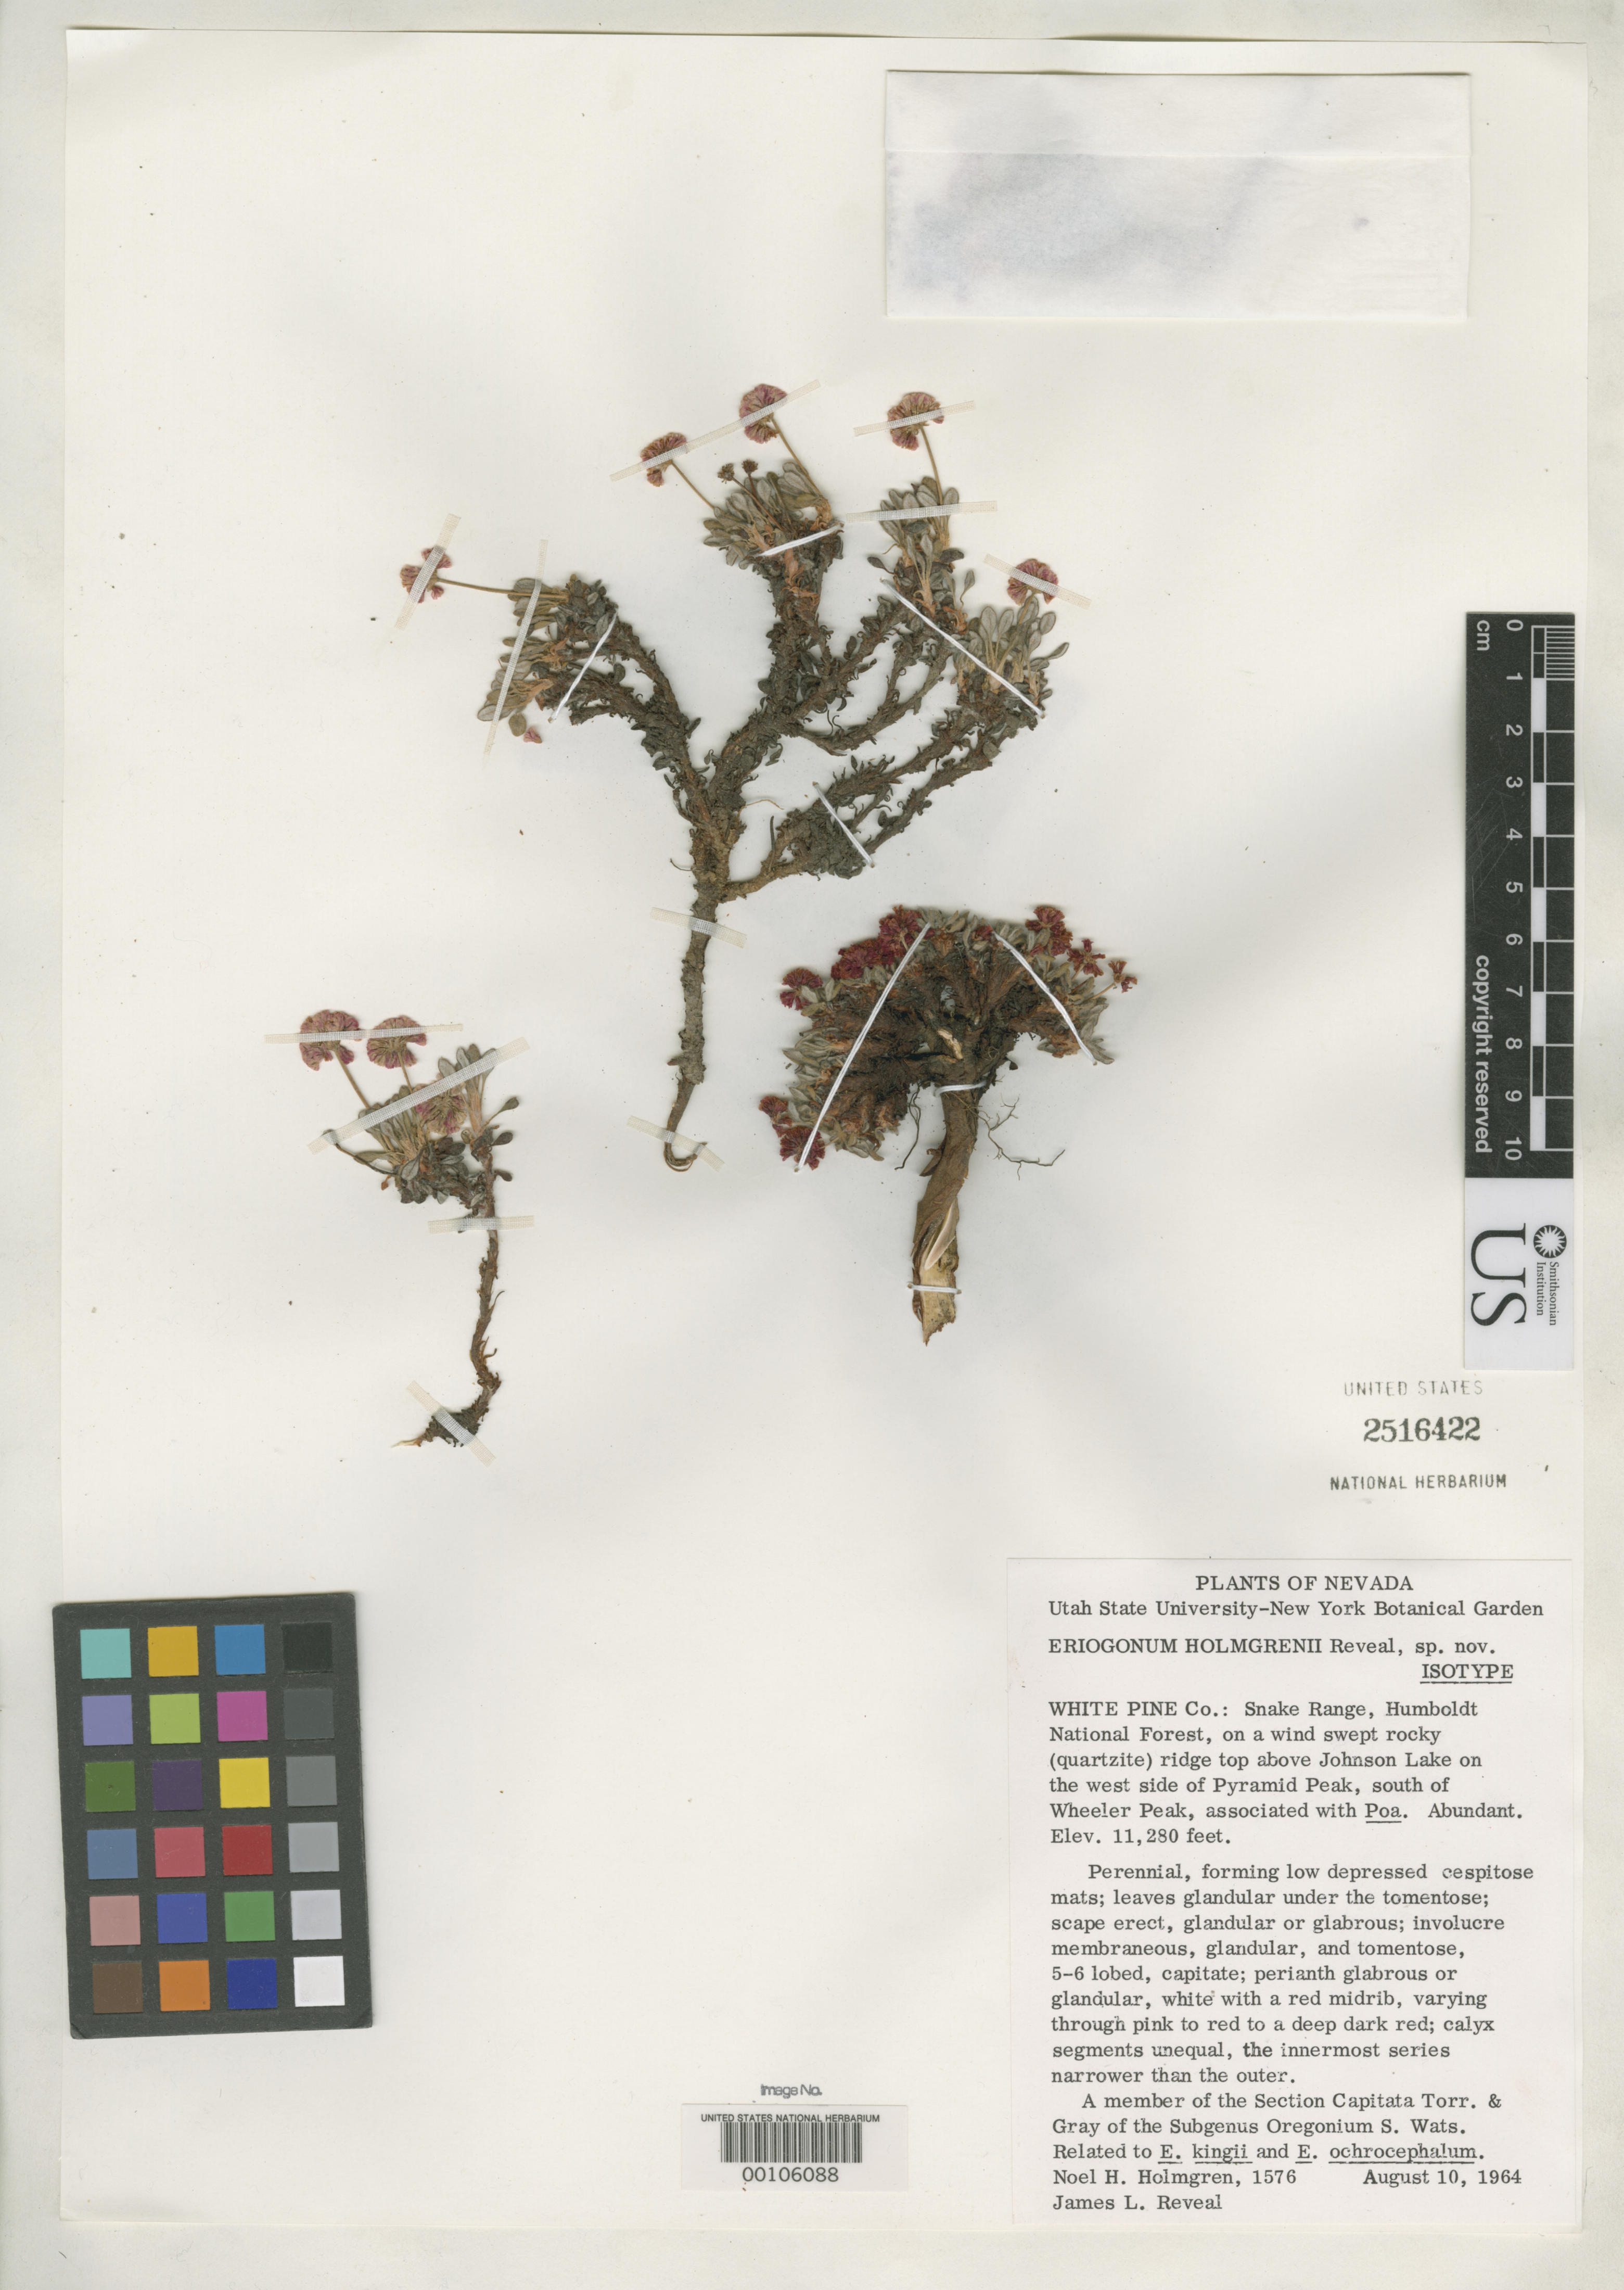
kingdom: Plantae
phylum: Tracheophyta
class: Magnoliopsida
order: Caryophyllales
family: Polygonaceae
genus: Eriogonum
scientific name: Eriogonum holmgrenii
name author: Reveal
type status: Isotype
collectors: N. H. Holmgren & J. L. Reveal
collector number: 1576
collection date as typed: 10 Aug 1964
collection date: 1964-08-10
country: United States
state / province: Nevada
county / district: White Pine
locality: Snake Range, Humbolt National Forest, Pyramid peak; alt. 11,280 ft.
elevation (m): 3438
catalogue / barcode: US 2516422